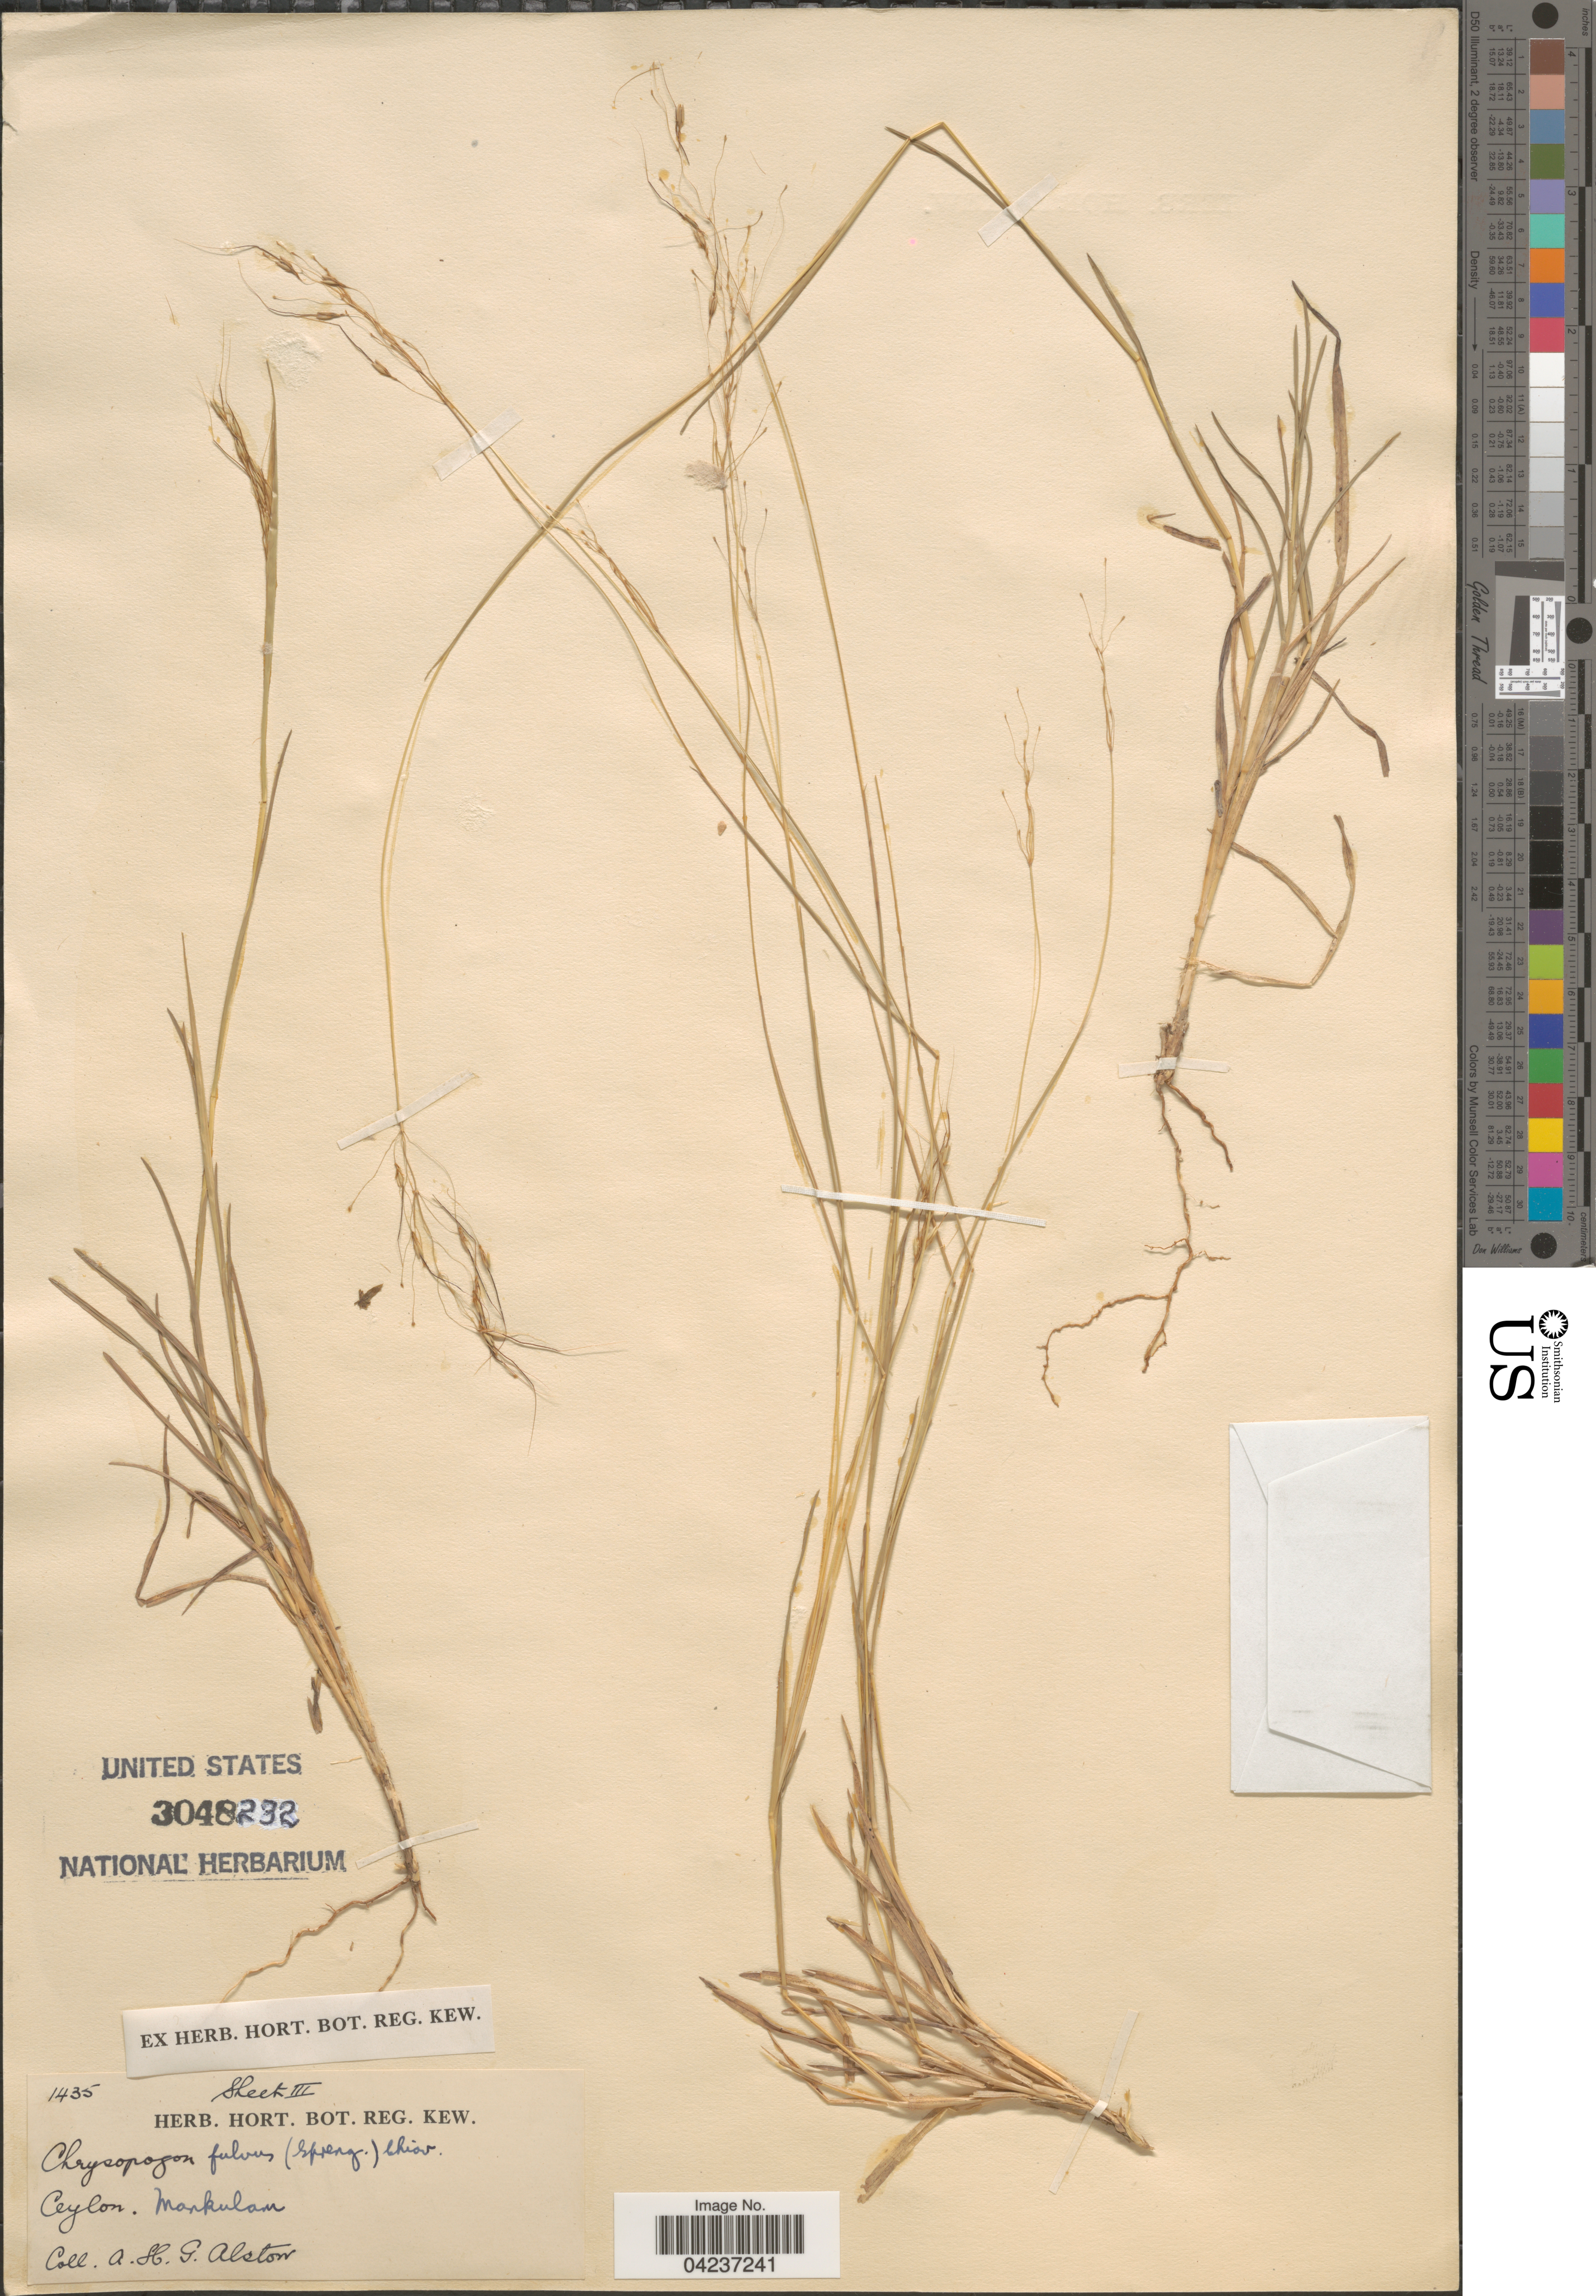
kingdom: Plantae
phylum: Tracheophyta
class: Liliopsida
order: Poales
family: Poaceae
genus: Chrysopogon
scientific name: Chrysopogon gryllus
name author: (L.) Trin.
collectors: A. H. Alston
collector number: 1435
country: Sri Lanka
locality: Ceylon. Mankulam.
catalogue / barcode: US 3048292